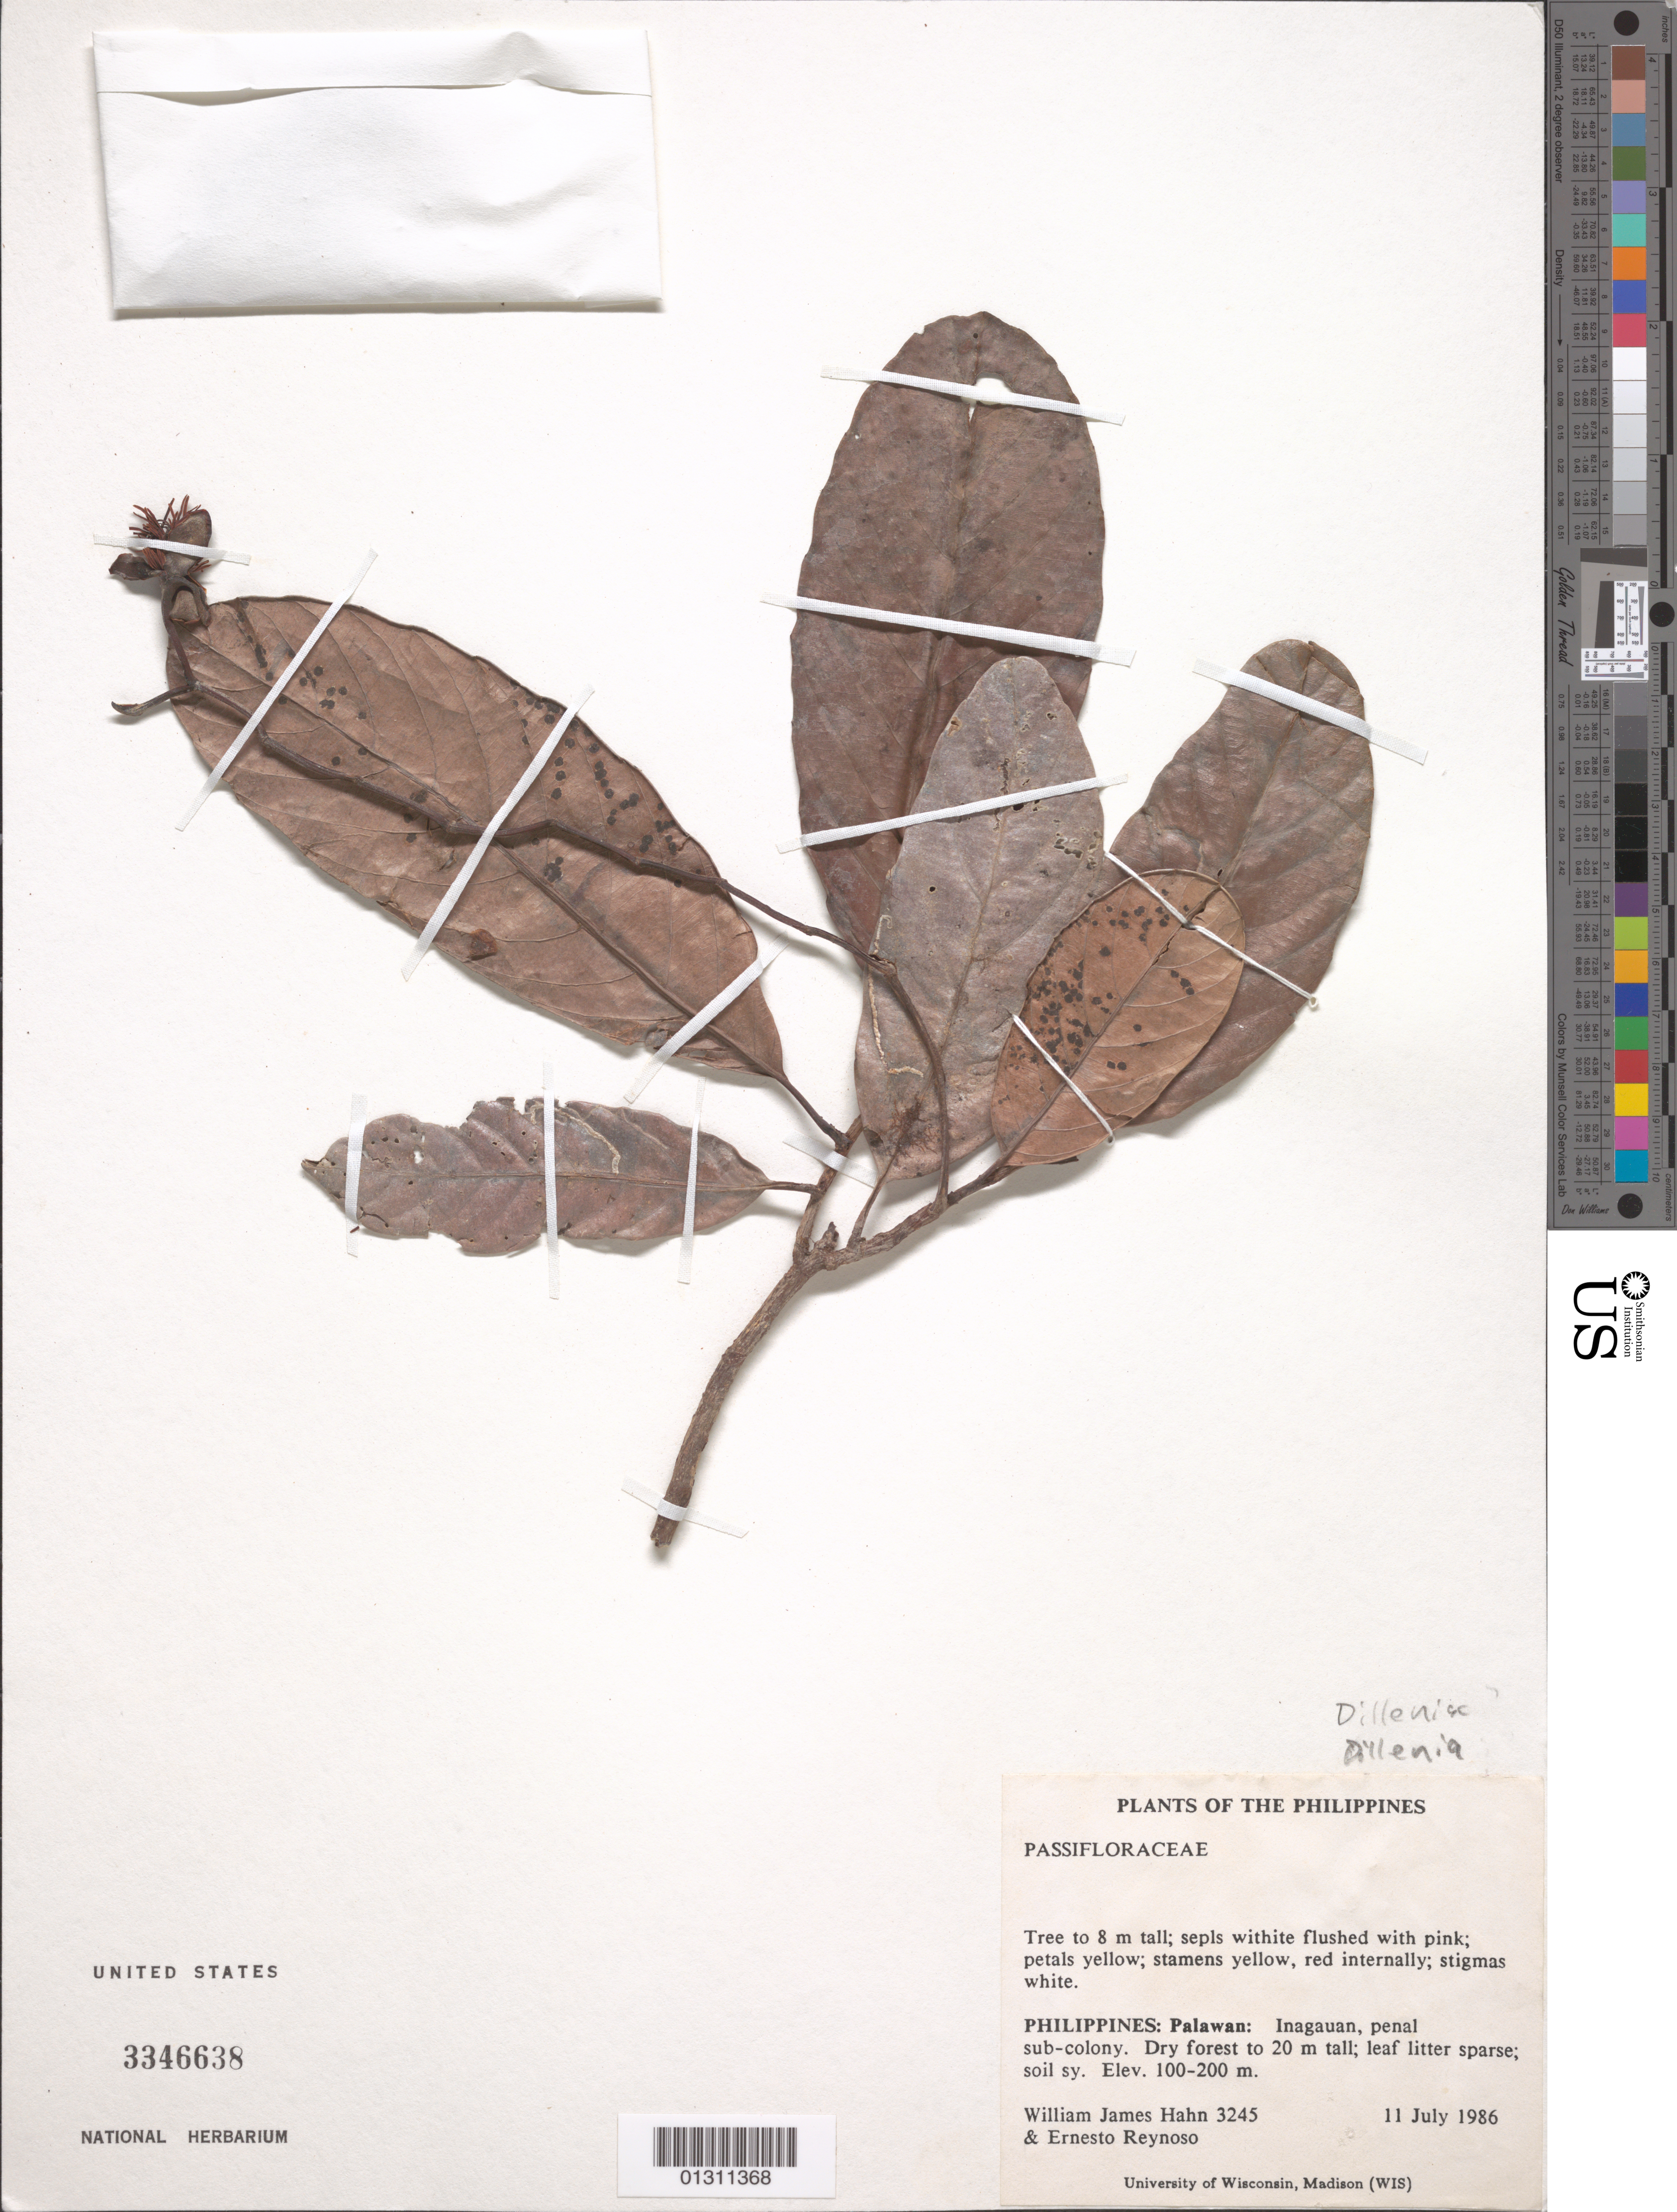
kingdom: Plantae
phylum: Tracheophyta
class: Magnoliopsida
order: Dilleniales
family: Dilleniaceae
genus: Dillenia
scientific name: Dillenia sp.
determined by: Liesner, R. L.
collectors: W. J. Hahn & E. Reynoso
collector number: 3245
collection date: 1986-07-11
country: Philippines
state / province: Mimaropa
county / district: Palawan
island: Palawan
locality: Penal sub-colony. Inagauan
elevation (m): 100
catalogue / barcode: US 3346638